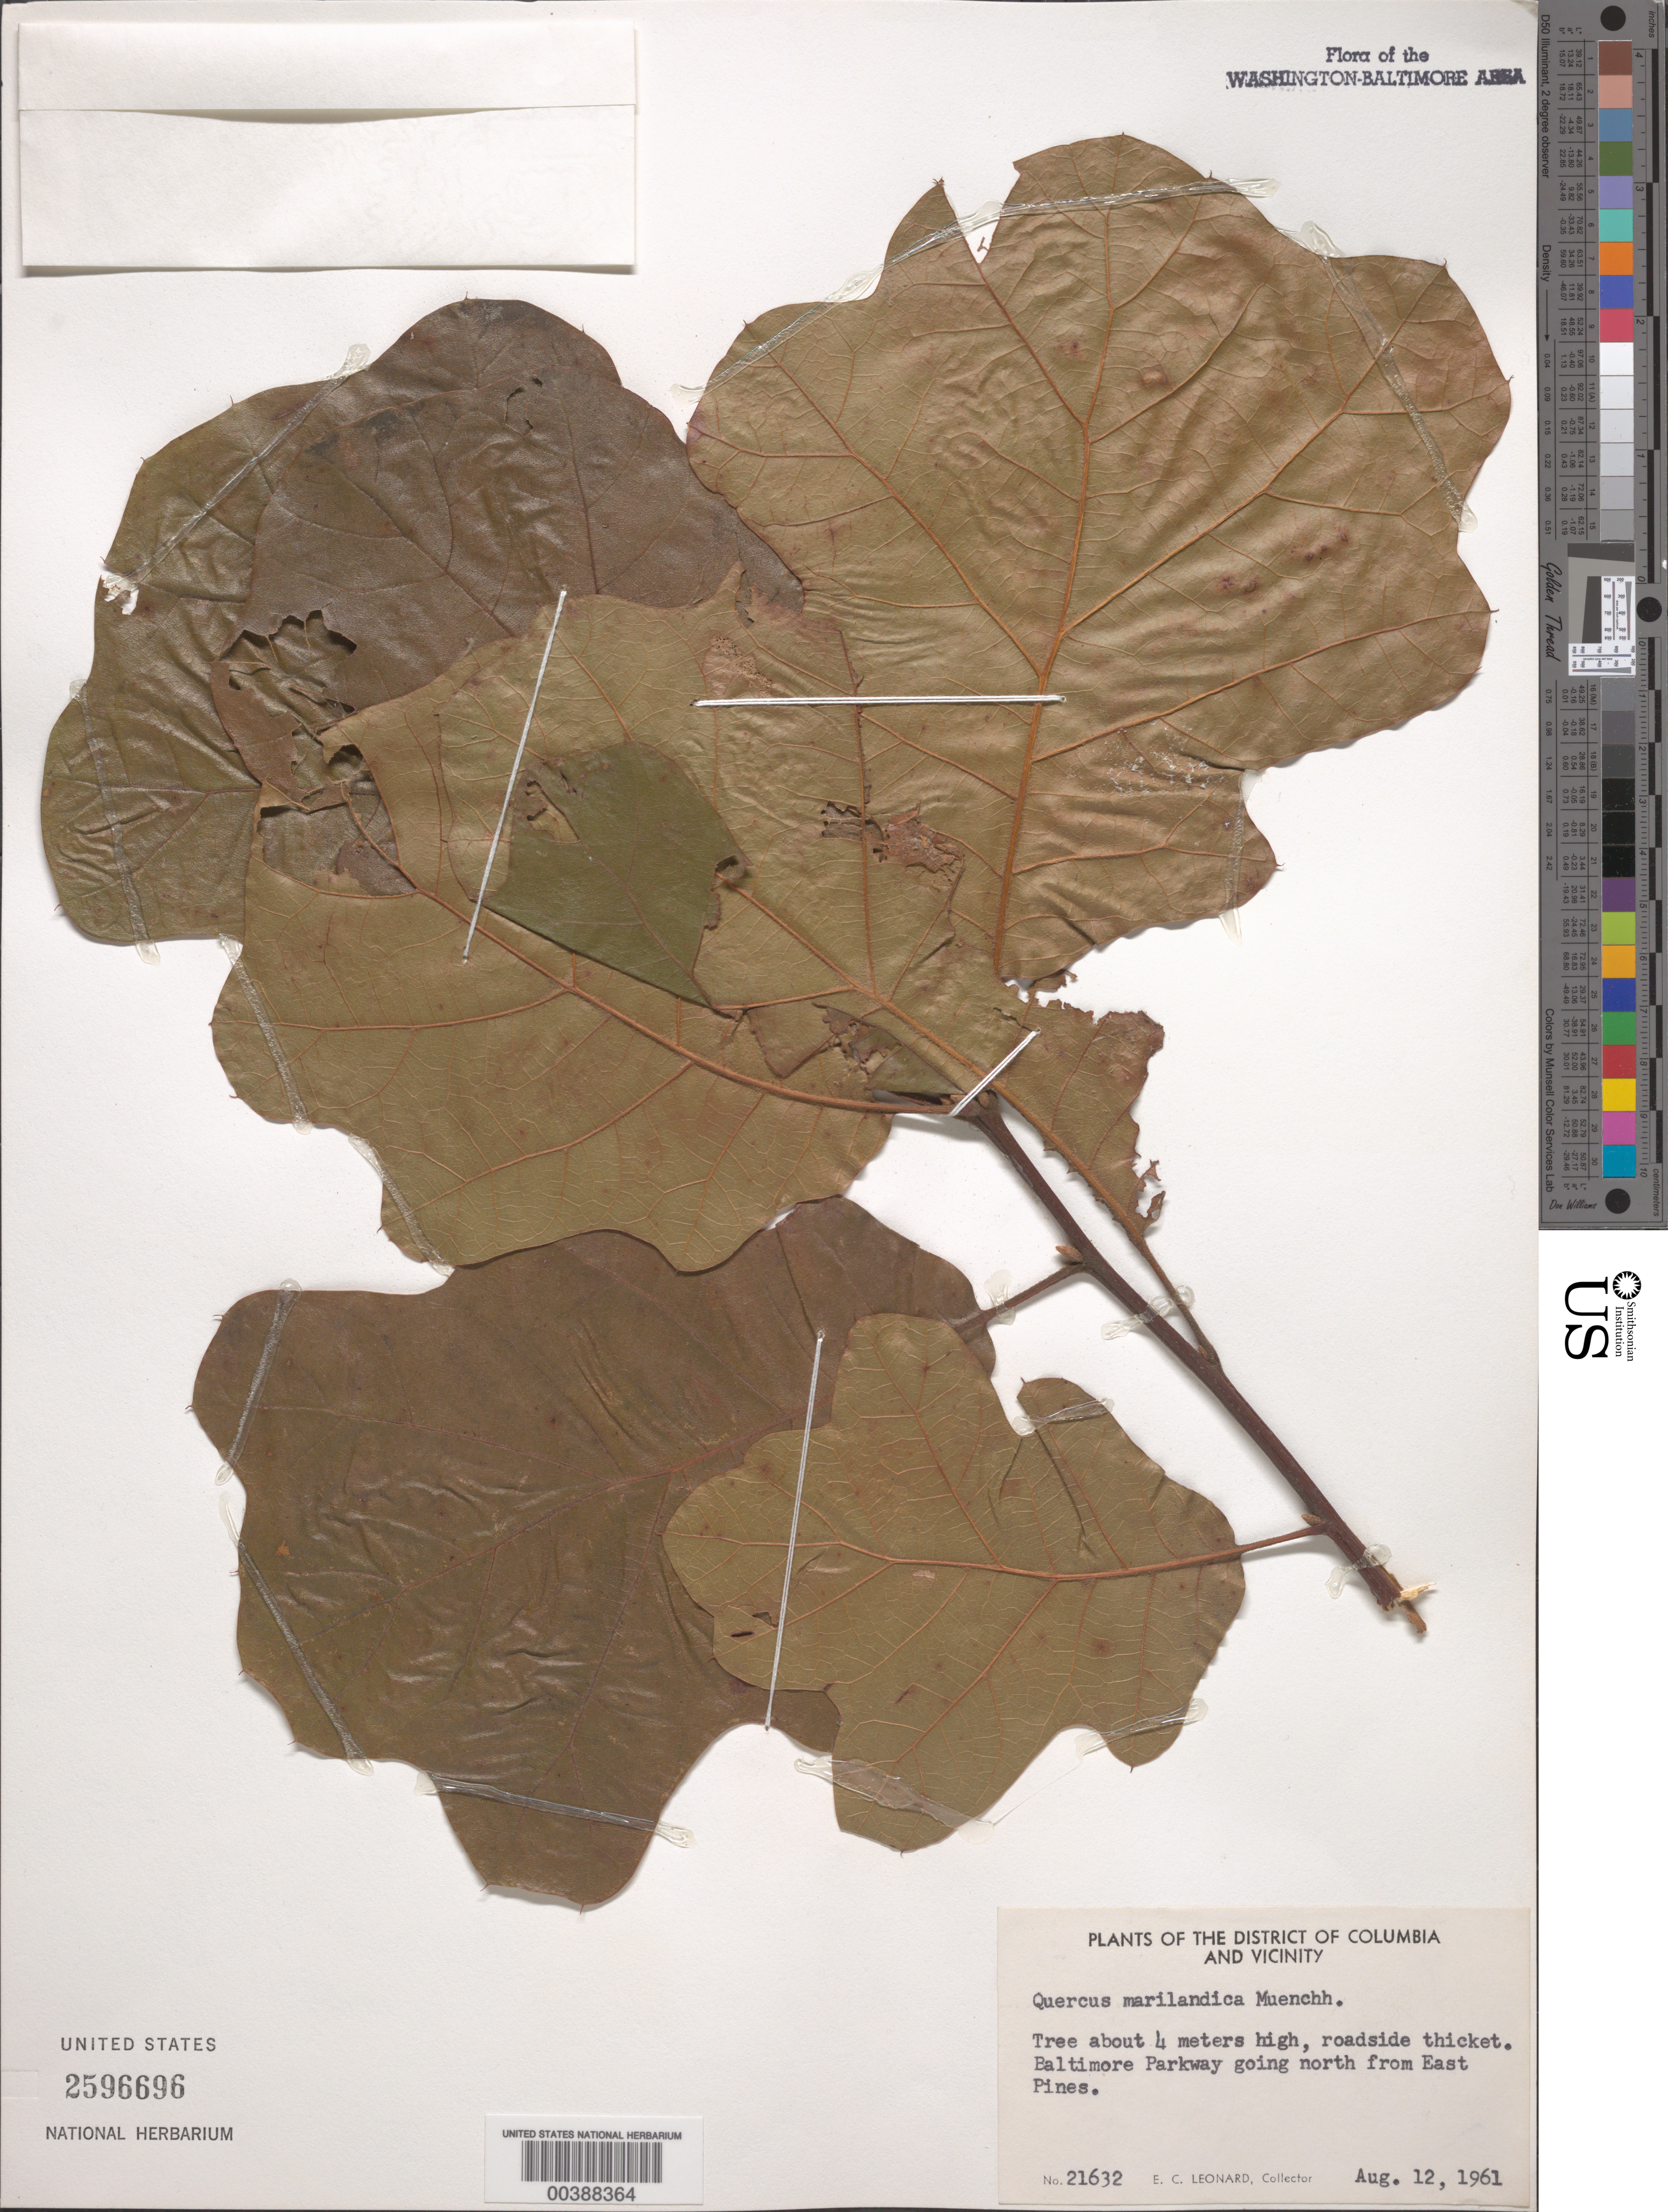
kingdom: Plantae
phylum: Tracheophyta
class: Magnoliopsida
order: Fagales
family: Fagaceae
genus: Quercus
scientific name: Quercus marilandica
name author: (L.) Münchh.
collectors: E. C. Leonard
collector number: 21632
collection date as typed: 12 Aug 1961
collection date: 1961-08-12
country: United States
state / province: Maryland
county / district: Prince George's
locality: Baltimore Parkway, north from east Pines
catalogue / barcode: US 2596696